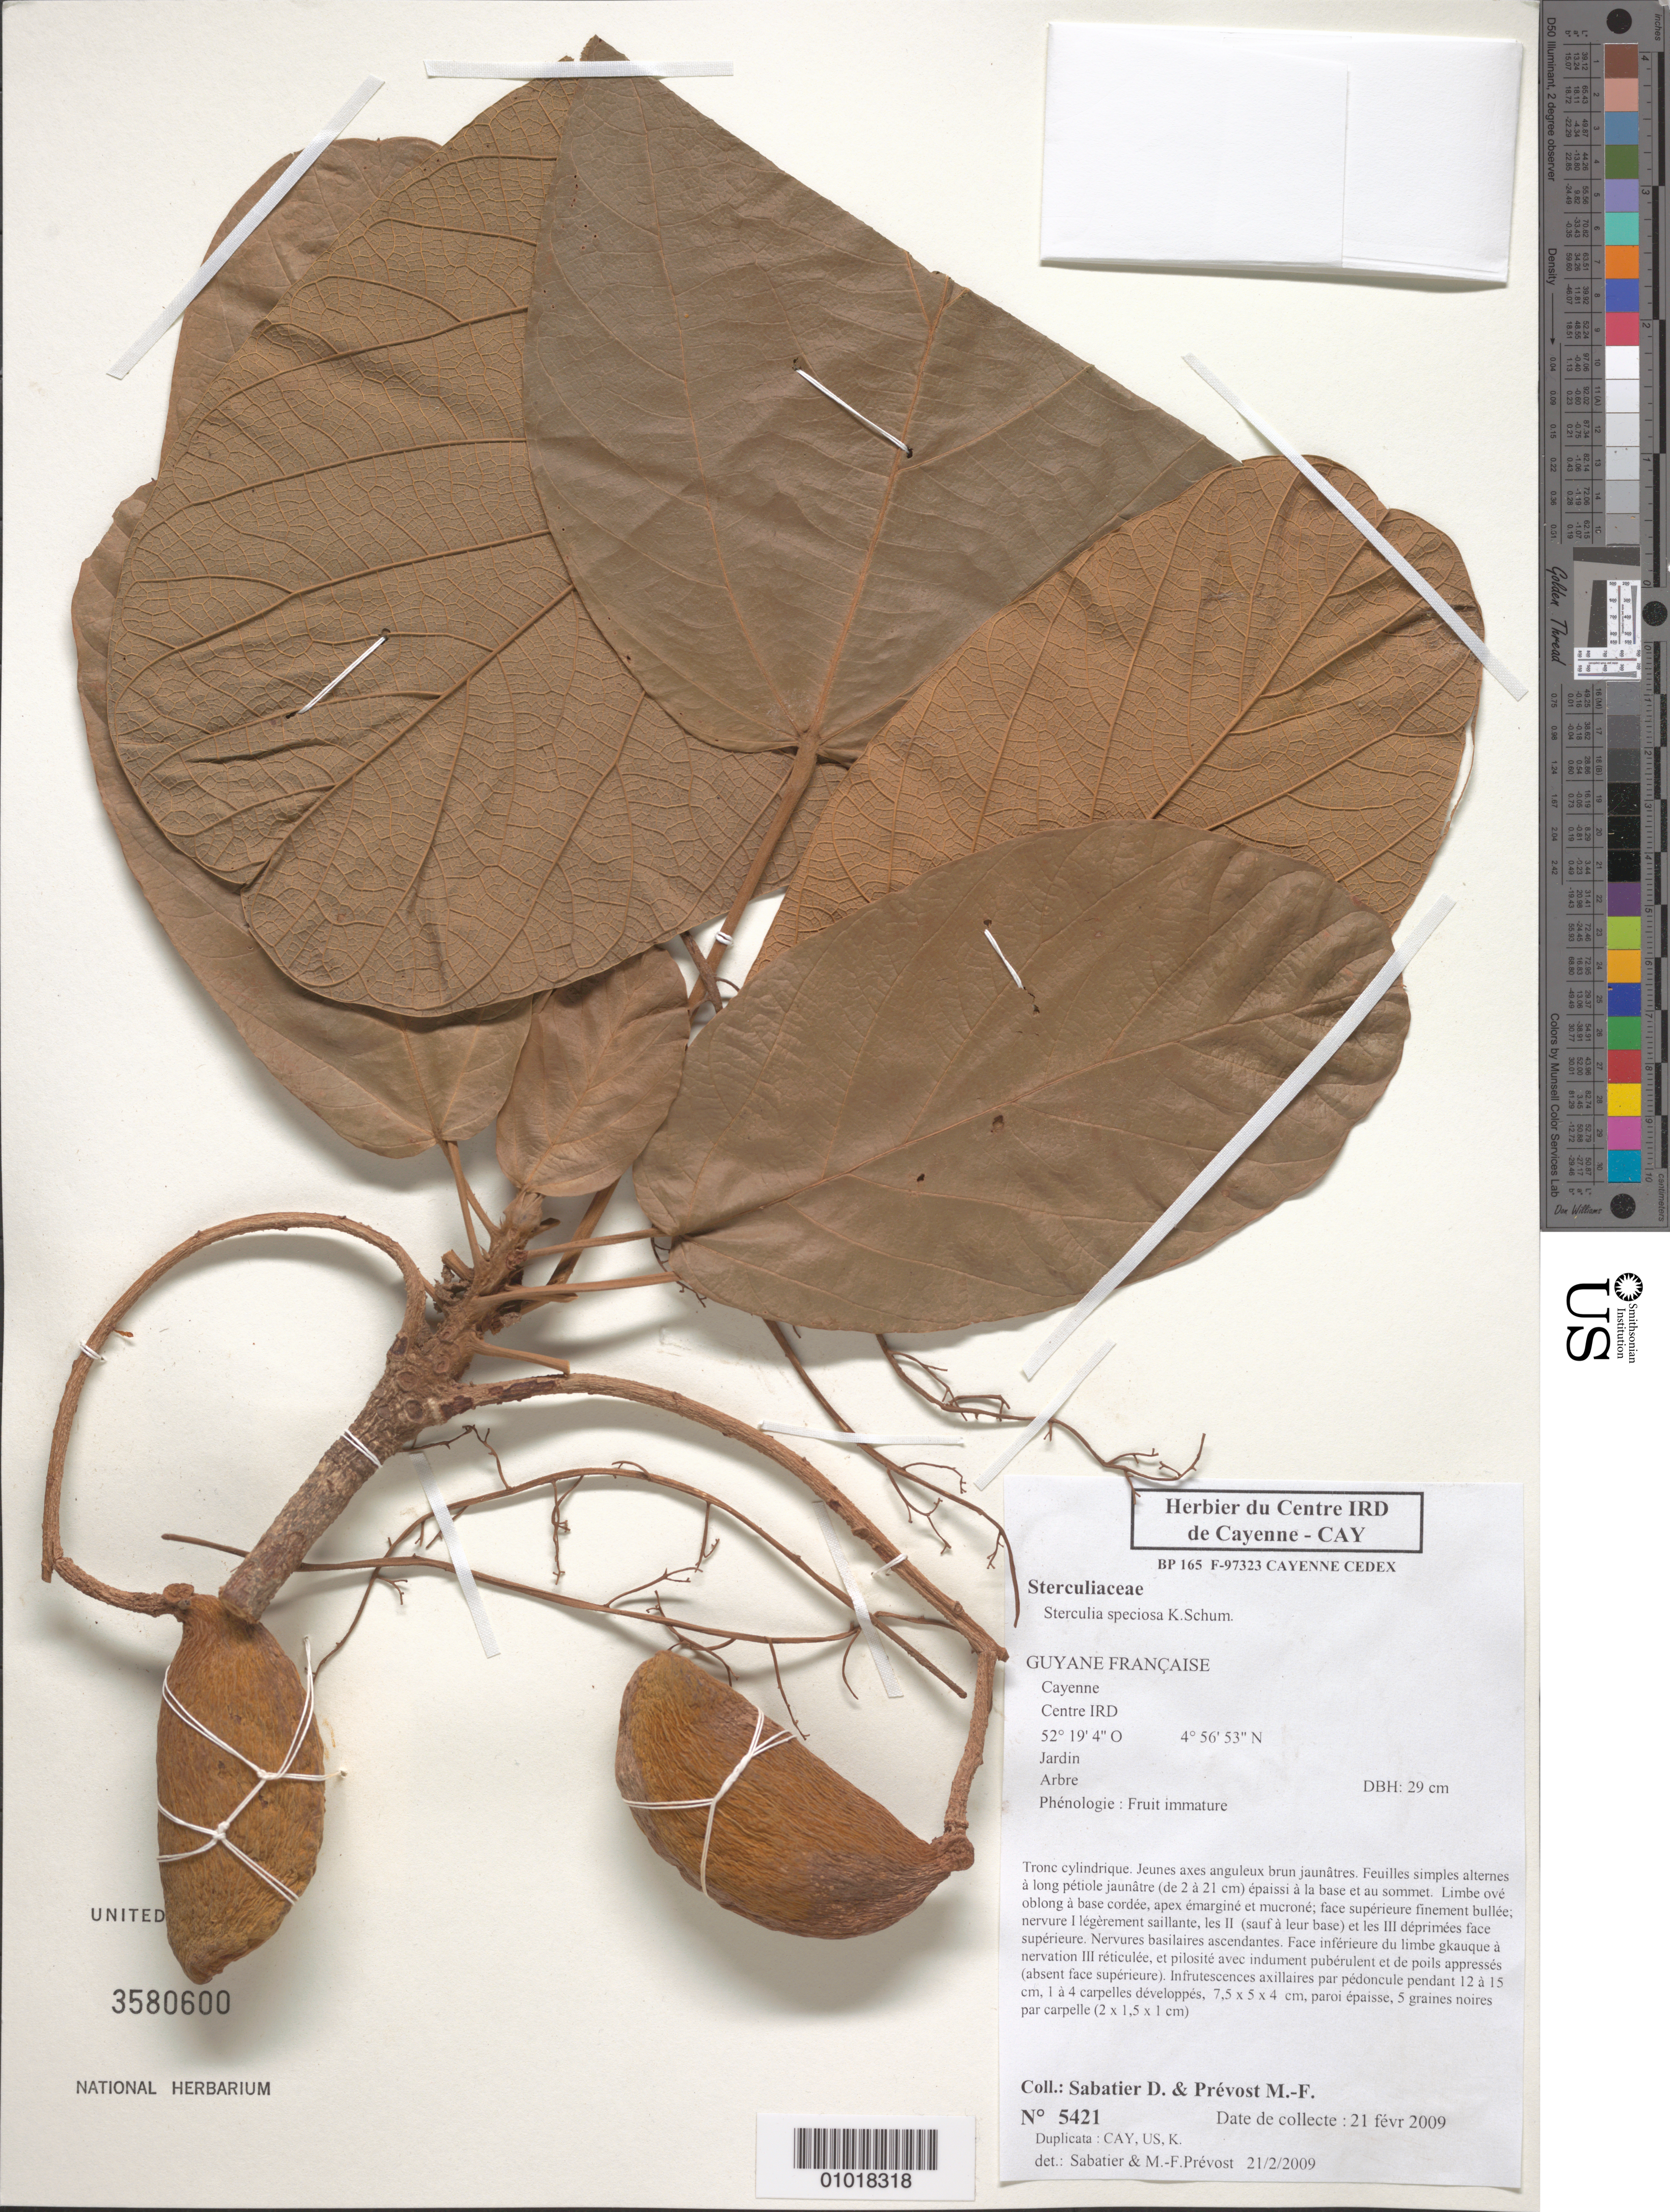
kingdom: Plantae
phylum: Tracheophyta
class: Magnoliopsida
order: Malvales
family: Malvaceae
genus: Sterculia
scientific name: Sterculia speciosa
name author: K. Schum.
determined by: Prévost, M.-F.; Sabatier, D.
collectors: D. Sabatier & M.-F. Prévost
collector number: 5421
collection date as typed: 21-Feb-09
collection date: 2009-02-21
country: French Guiana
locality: Cayenne, Centre IRD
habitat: Jardin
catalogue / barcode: US 3580600